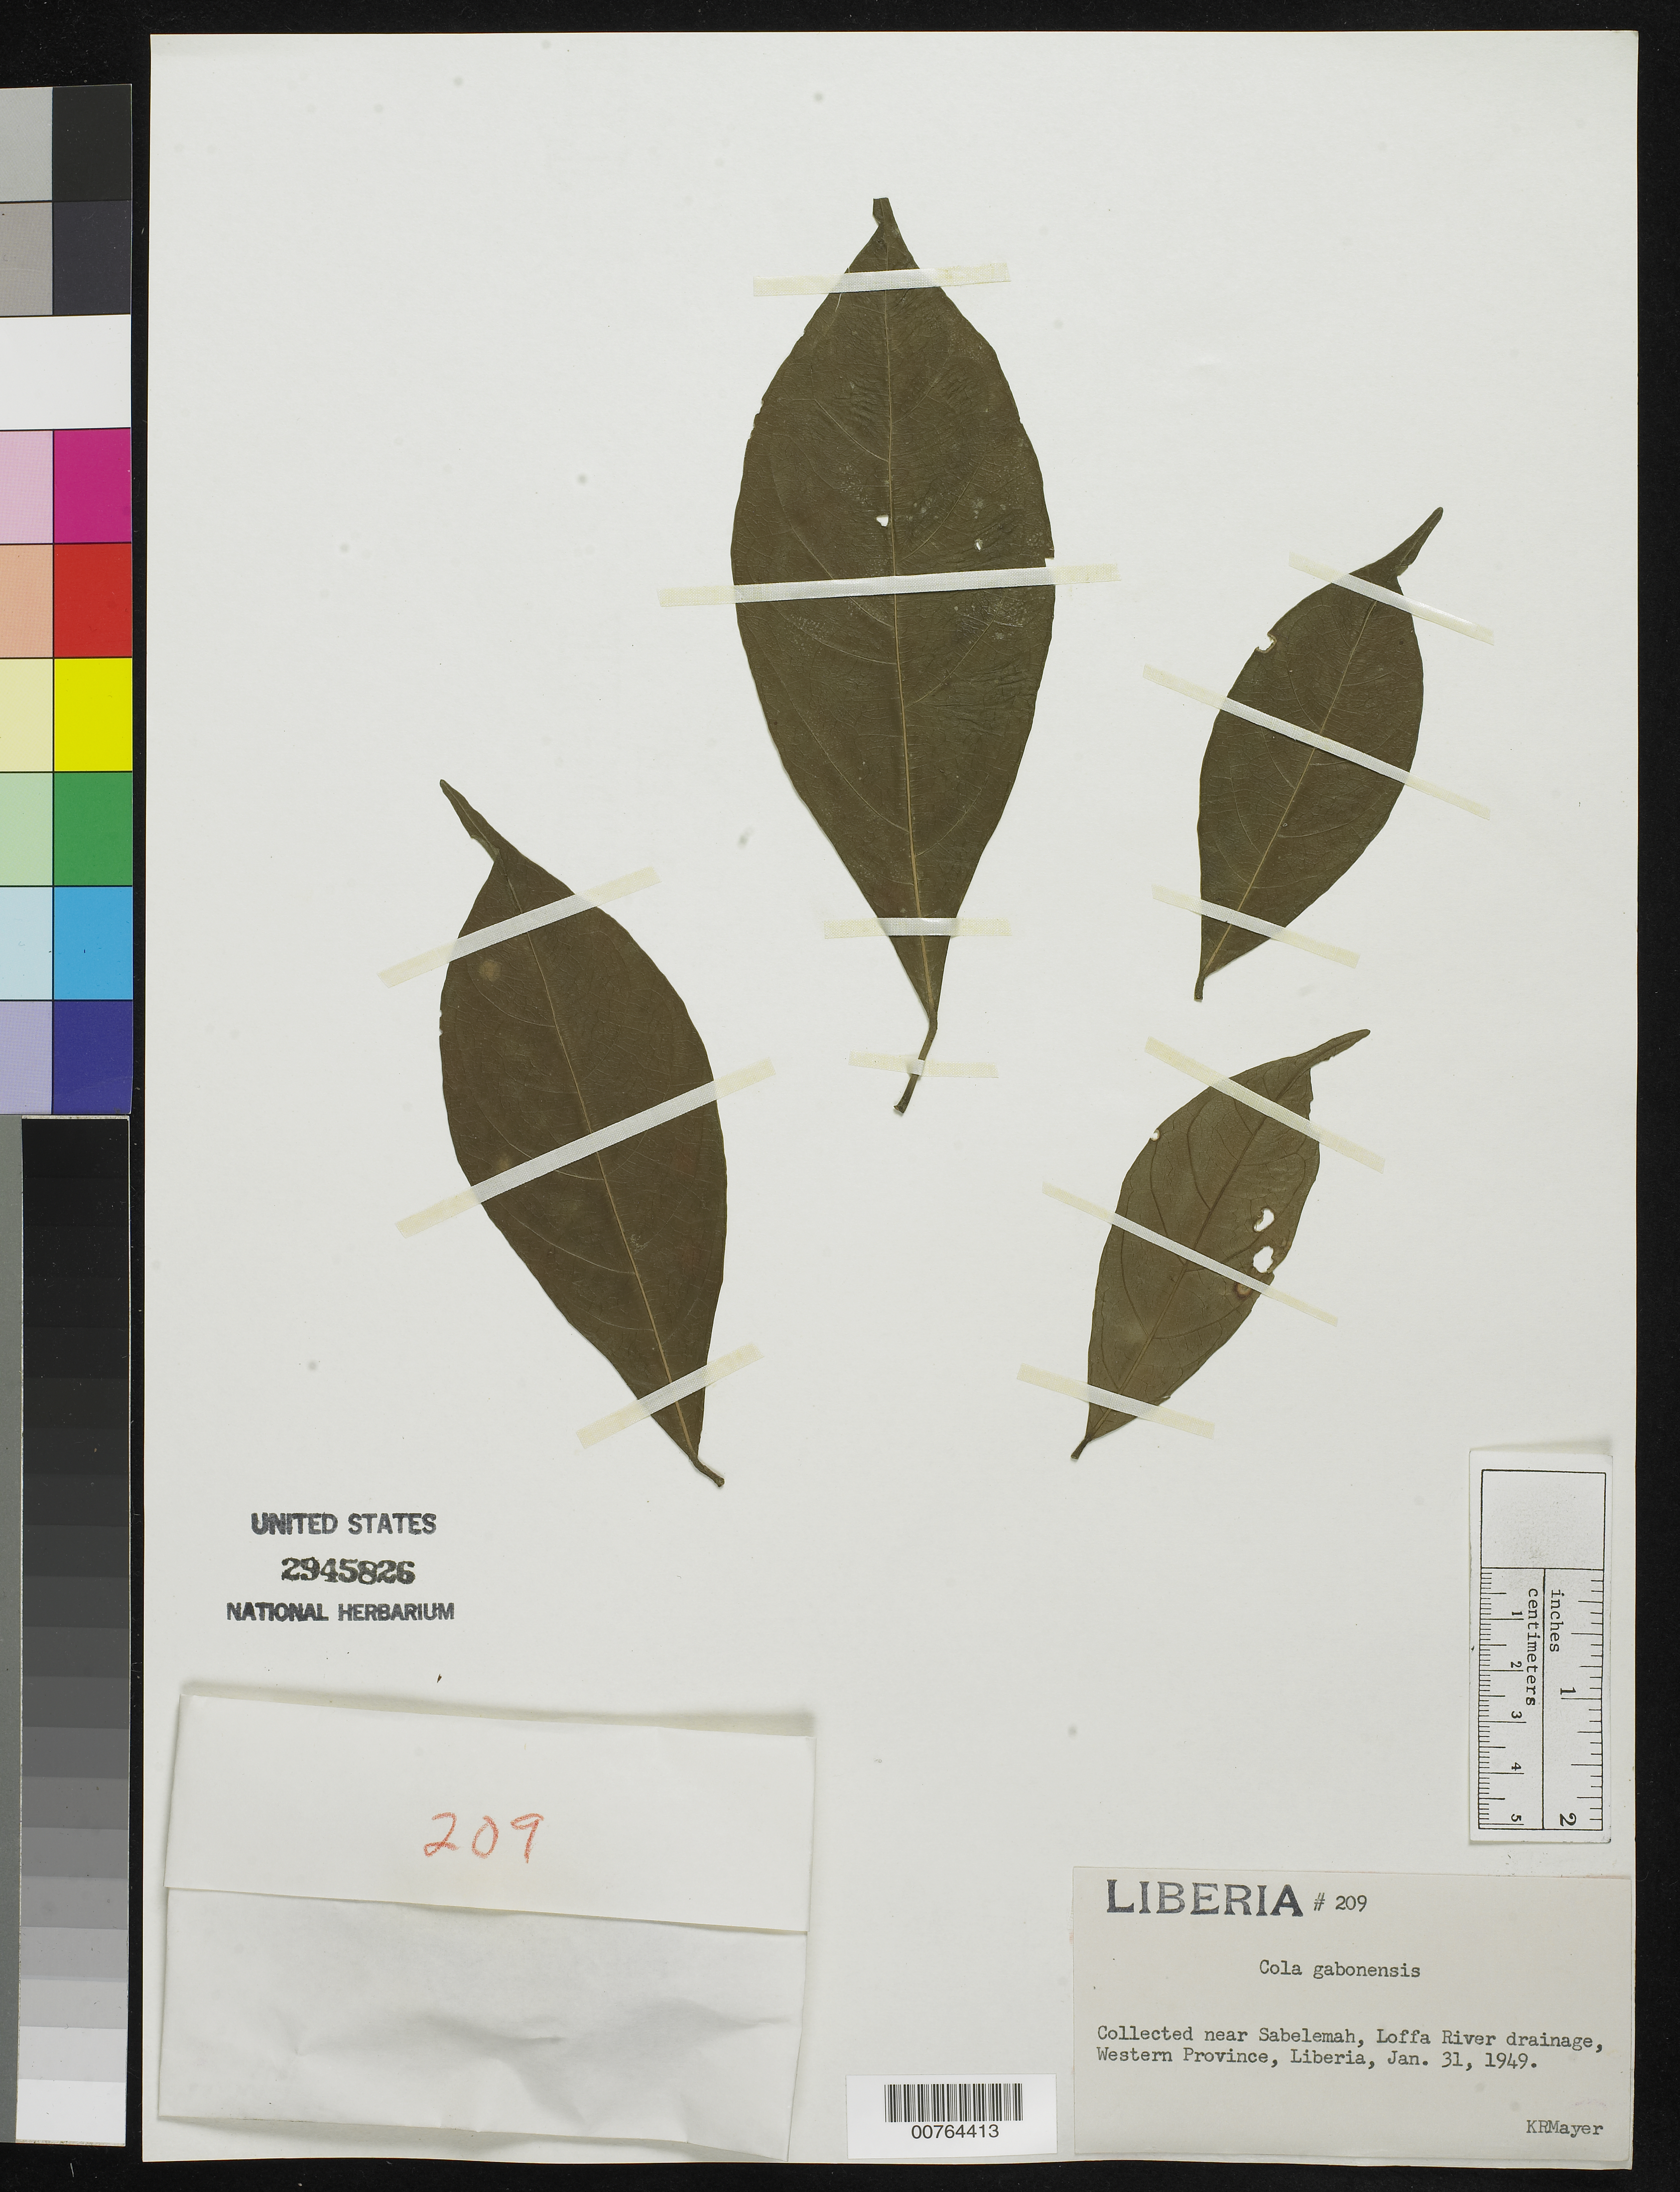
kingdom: Plantae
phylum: Tracheophyta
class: Magnoliopsida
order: Malvales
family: Malvaceae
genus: Cola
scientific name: Cola gabonensis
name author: Mast.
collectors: K. R. Mayer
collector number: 209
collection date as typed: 31 Jan 1949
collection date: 1949-01-31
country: Liberia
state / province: Lofa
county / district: Sabelemah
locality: Western Province: Loffa River drainage, near Sabelemah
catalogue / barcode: US 2945826